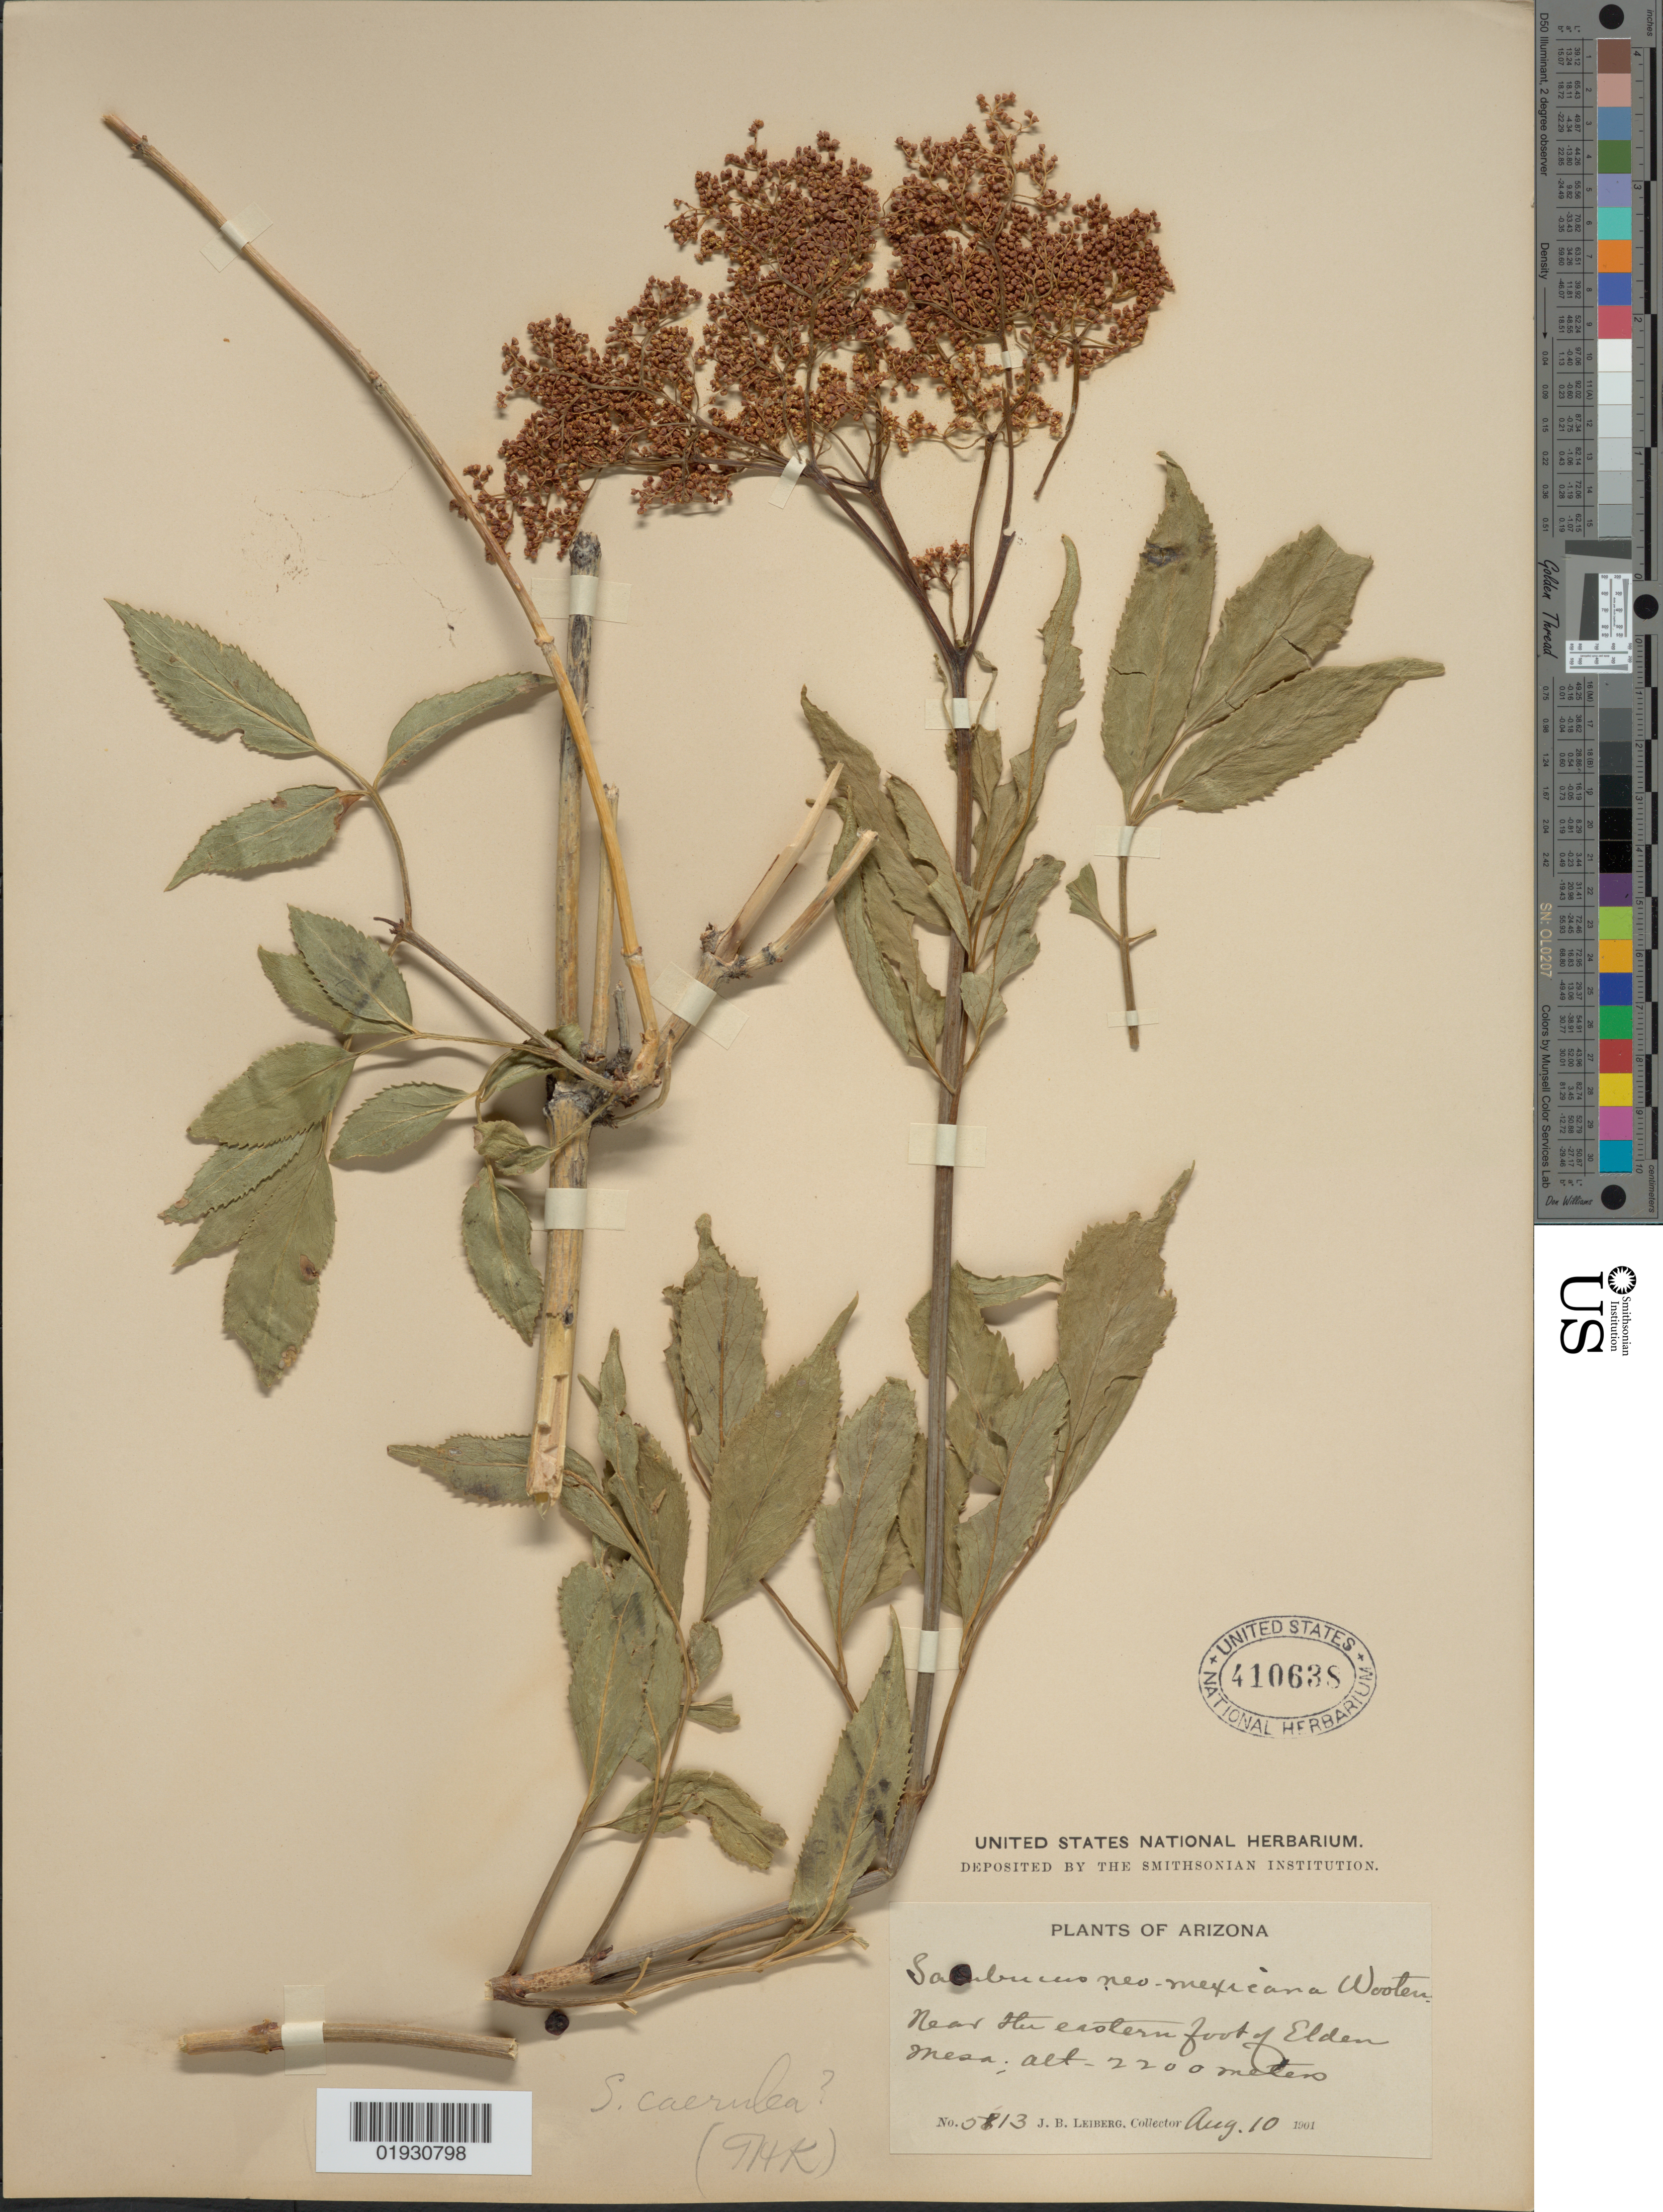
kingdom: Plantae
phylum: Tracheophyta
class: Magnoliopsida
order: Dipsacales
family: Viburnaceae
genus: Sambucus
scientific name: Sambucus cerulea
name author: Raf.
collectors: J. B. Leiberg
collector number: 5813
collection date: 1901-08-10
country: United States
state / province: Arizona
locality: Near the eastern foot of Elden Mesa.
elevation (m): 2200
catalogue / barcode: US 410638